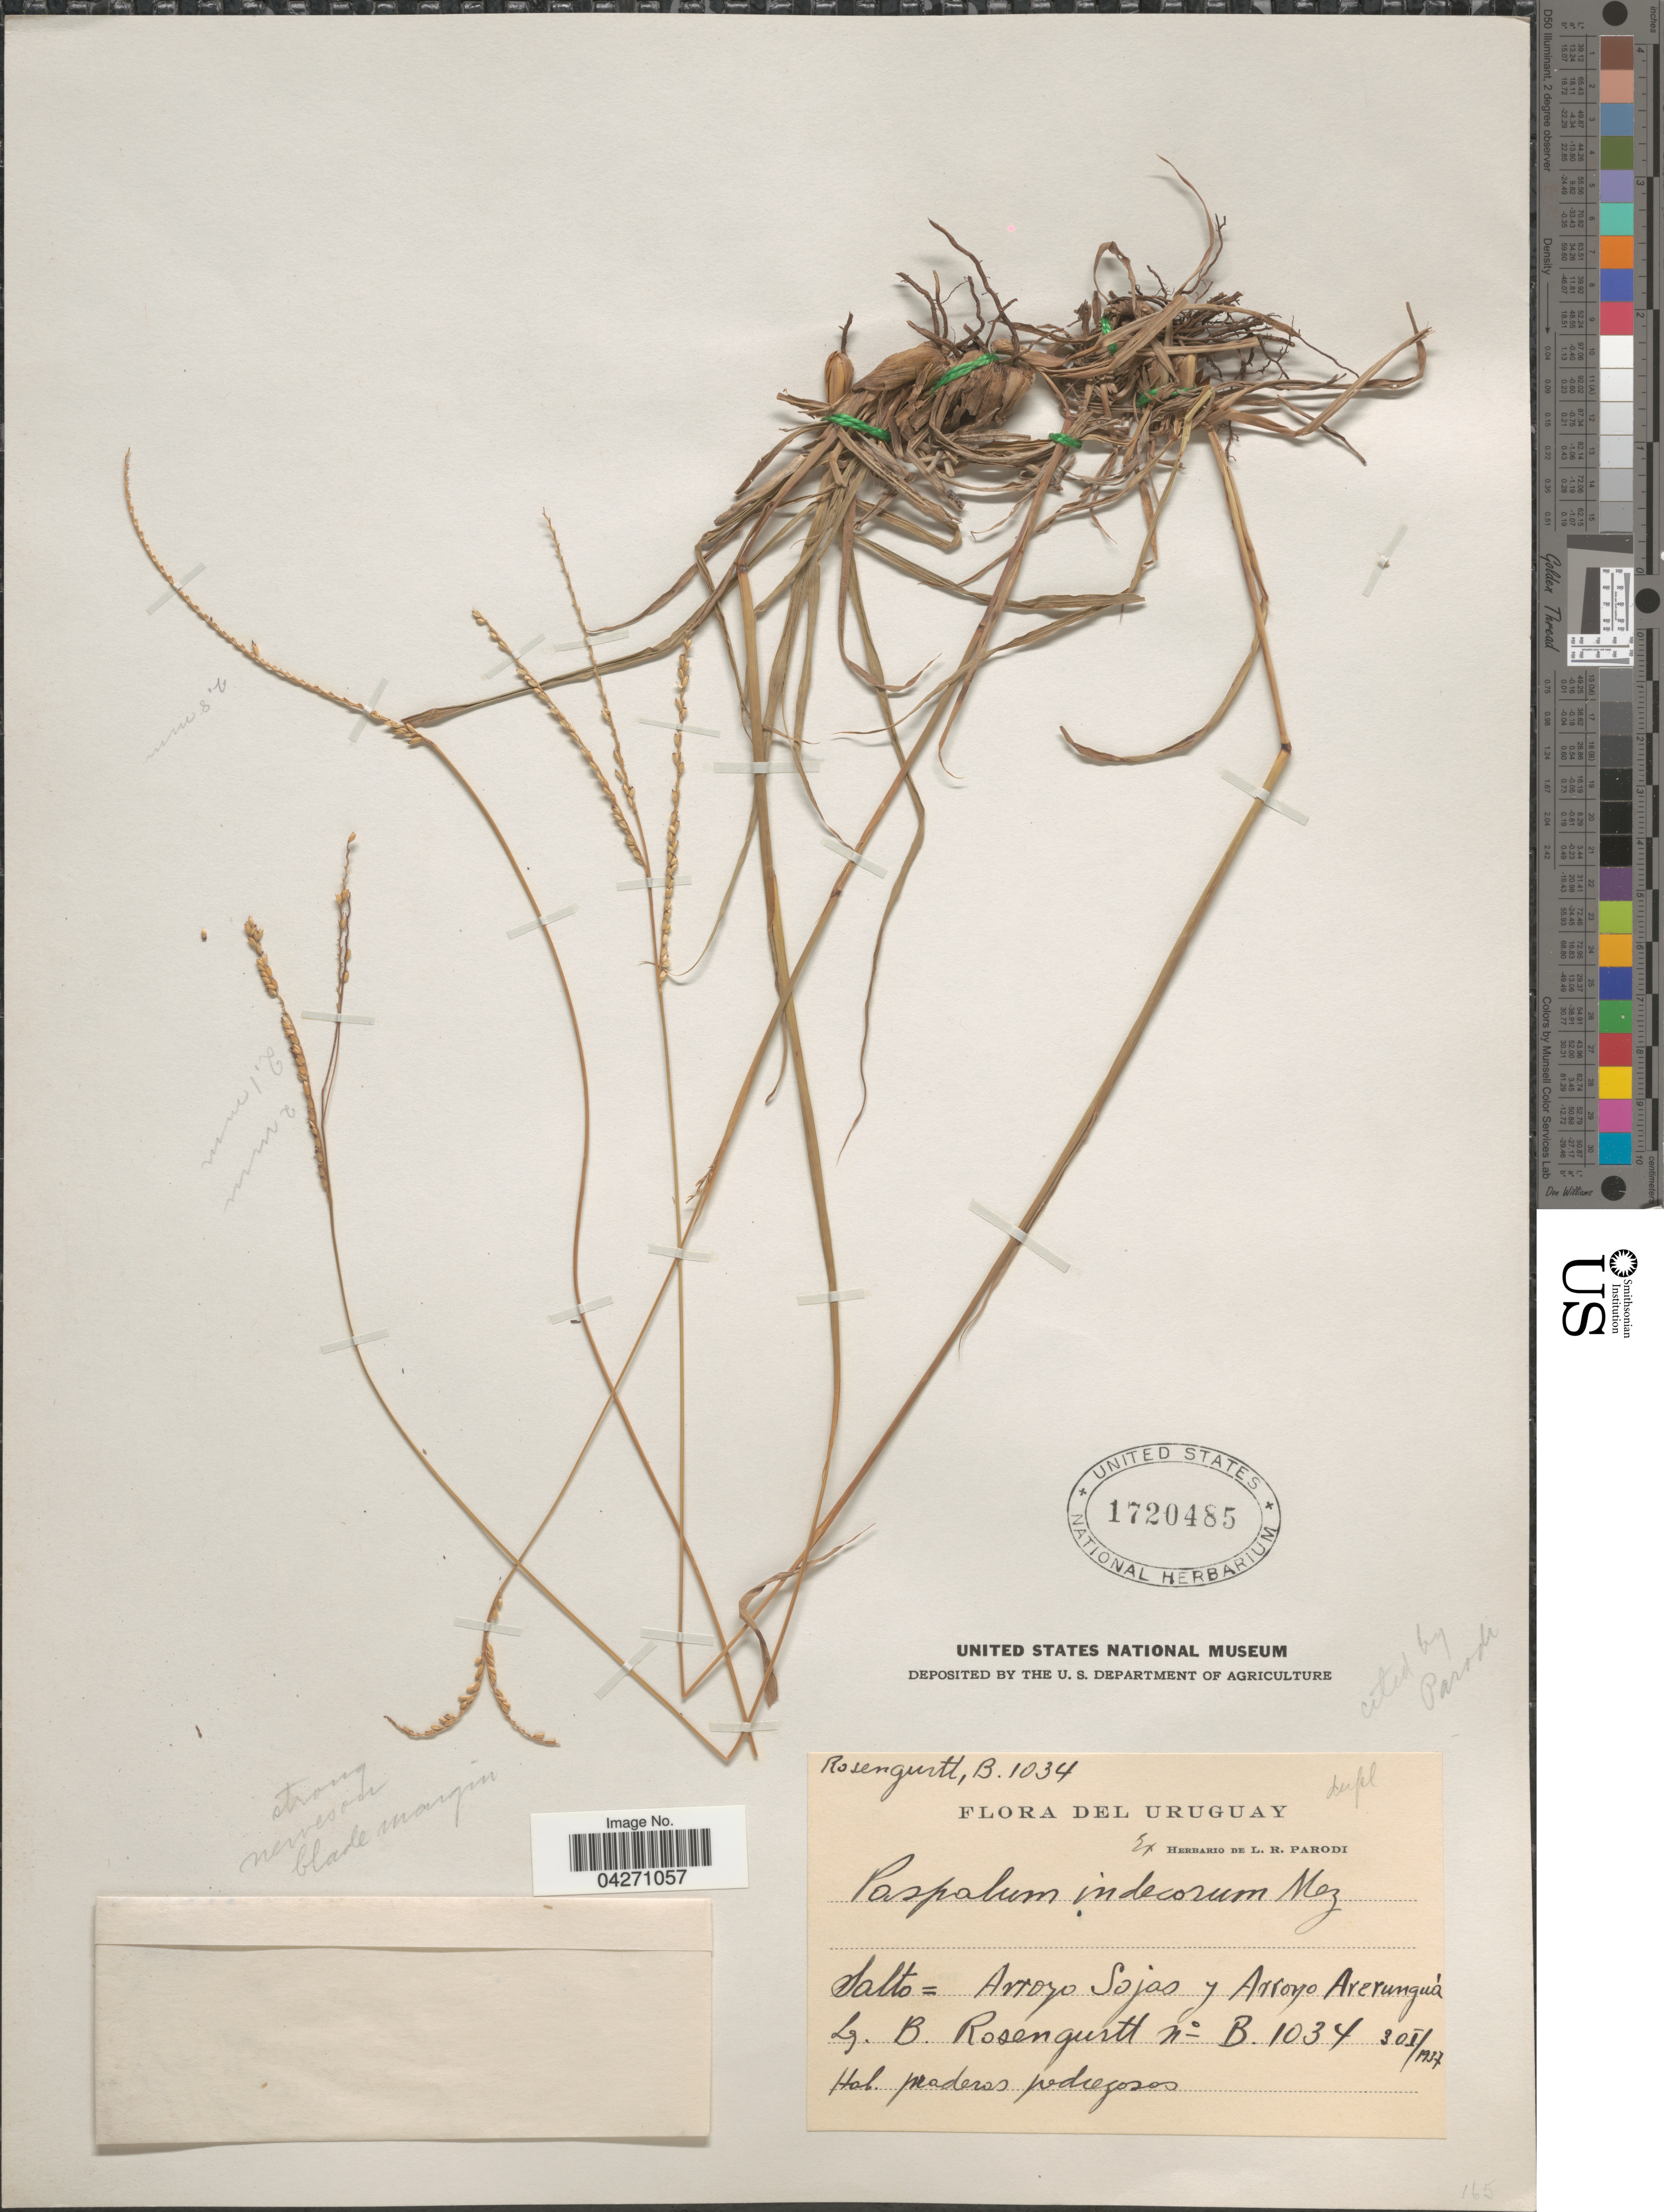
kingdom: Plantae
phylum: Tracheophyta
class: Liliopsida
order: Poales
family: Poaceae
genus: Paspalum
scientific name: Paspalum indecorum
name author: Mez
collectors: B. Rosengurtt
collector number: B1034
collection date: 1937-01-30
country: Uruguay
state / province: Salto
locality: Salto = Arroyo Sojas y Arroyo Arerunguà.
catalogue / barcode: US 1720485